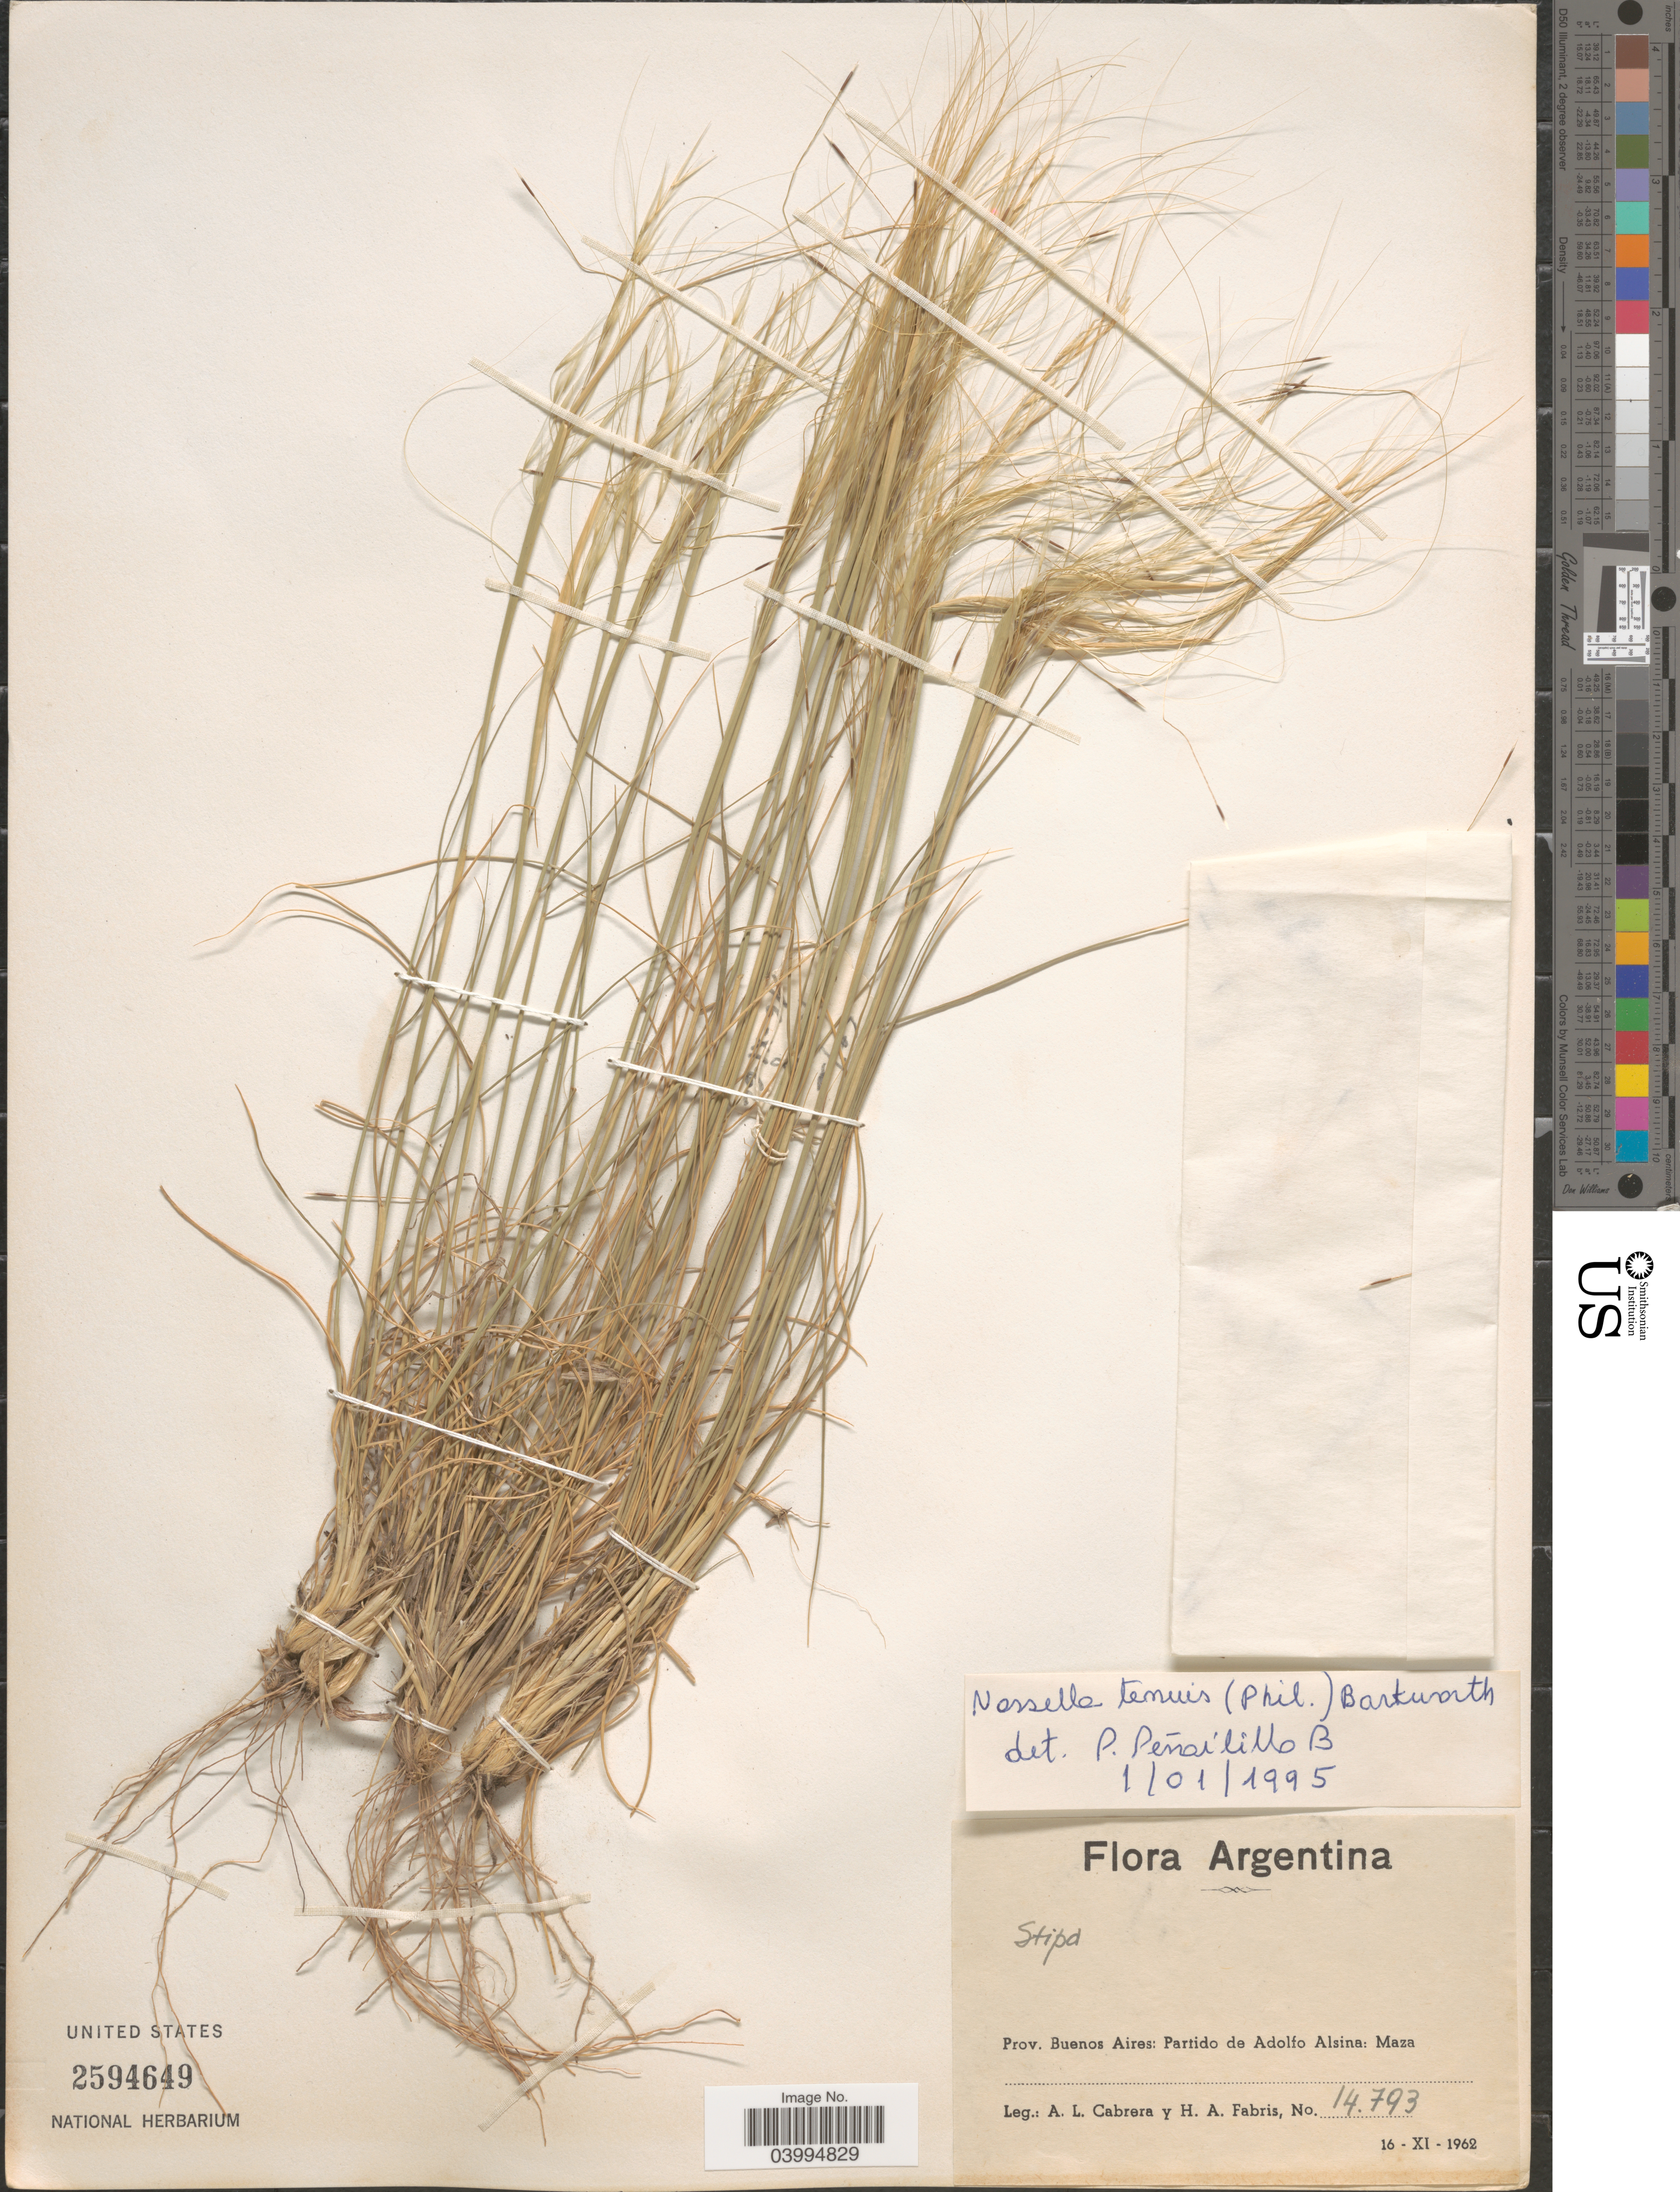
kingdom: Plantae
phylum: Tracheophyta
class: Liliopsida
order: Poales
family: Poaceae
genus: Nassella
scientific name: Nassella tenuis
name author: (Phil.) Barkworth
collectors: A. L. Cabrera & H. A. Fabris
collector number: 14793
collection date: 1962-11-16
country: Argentina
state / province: Buenos Aires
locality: Partido de Adolfo Alsina: Maza.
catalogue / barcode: US 2594649